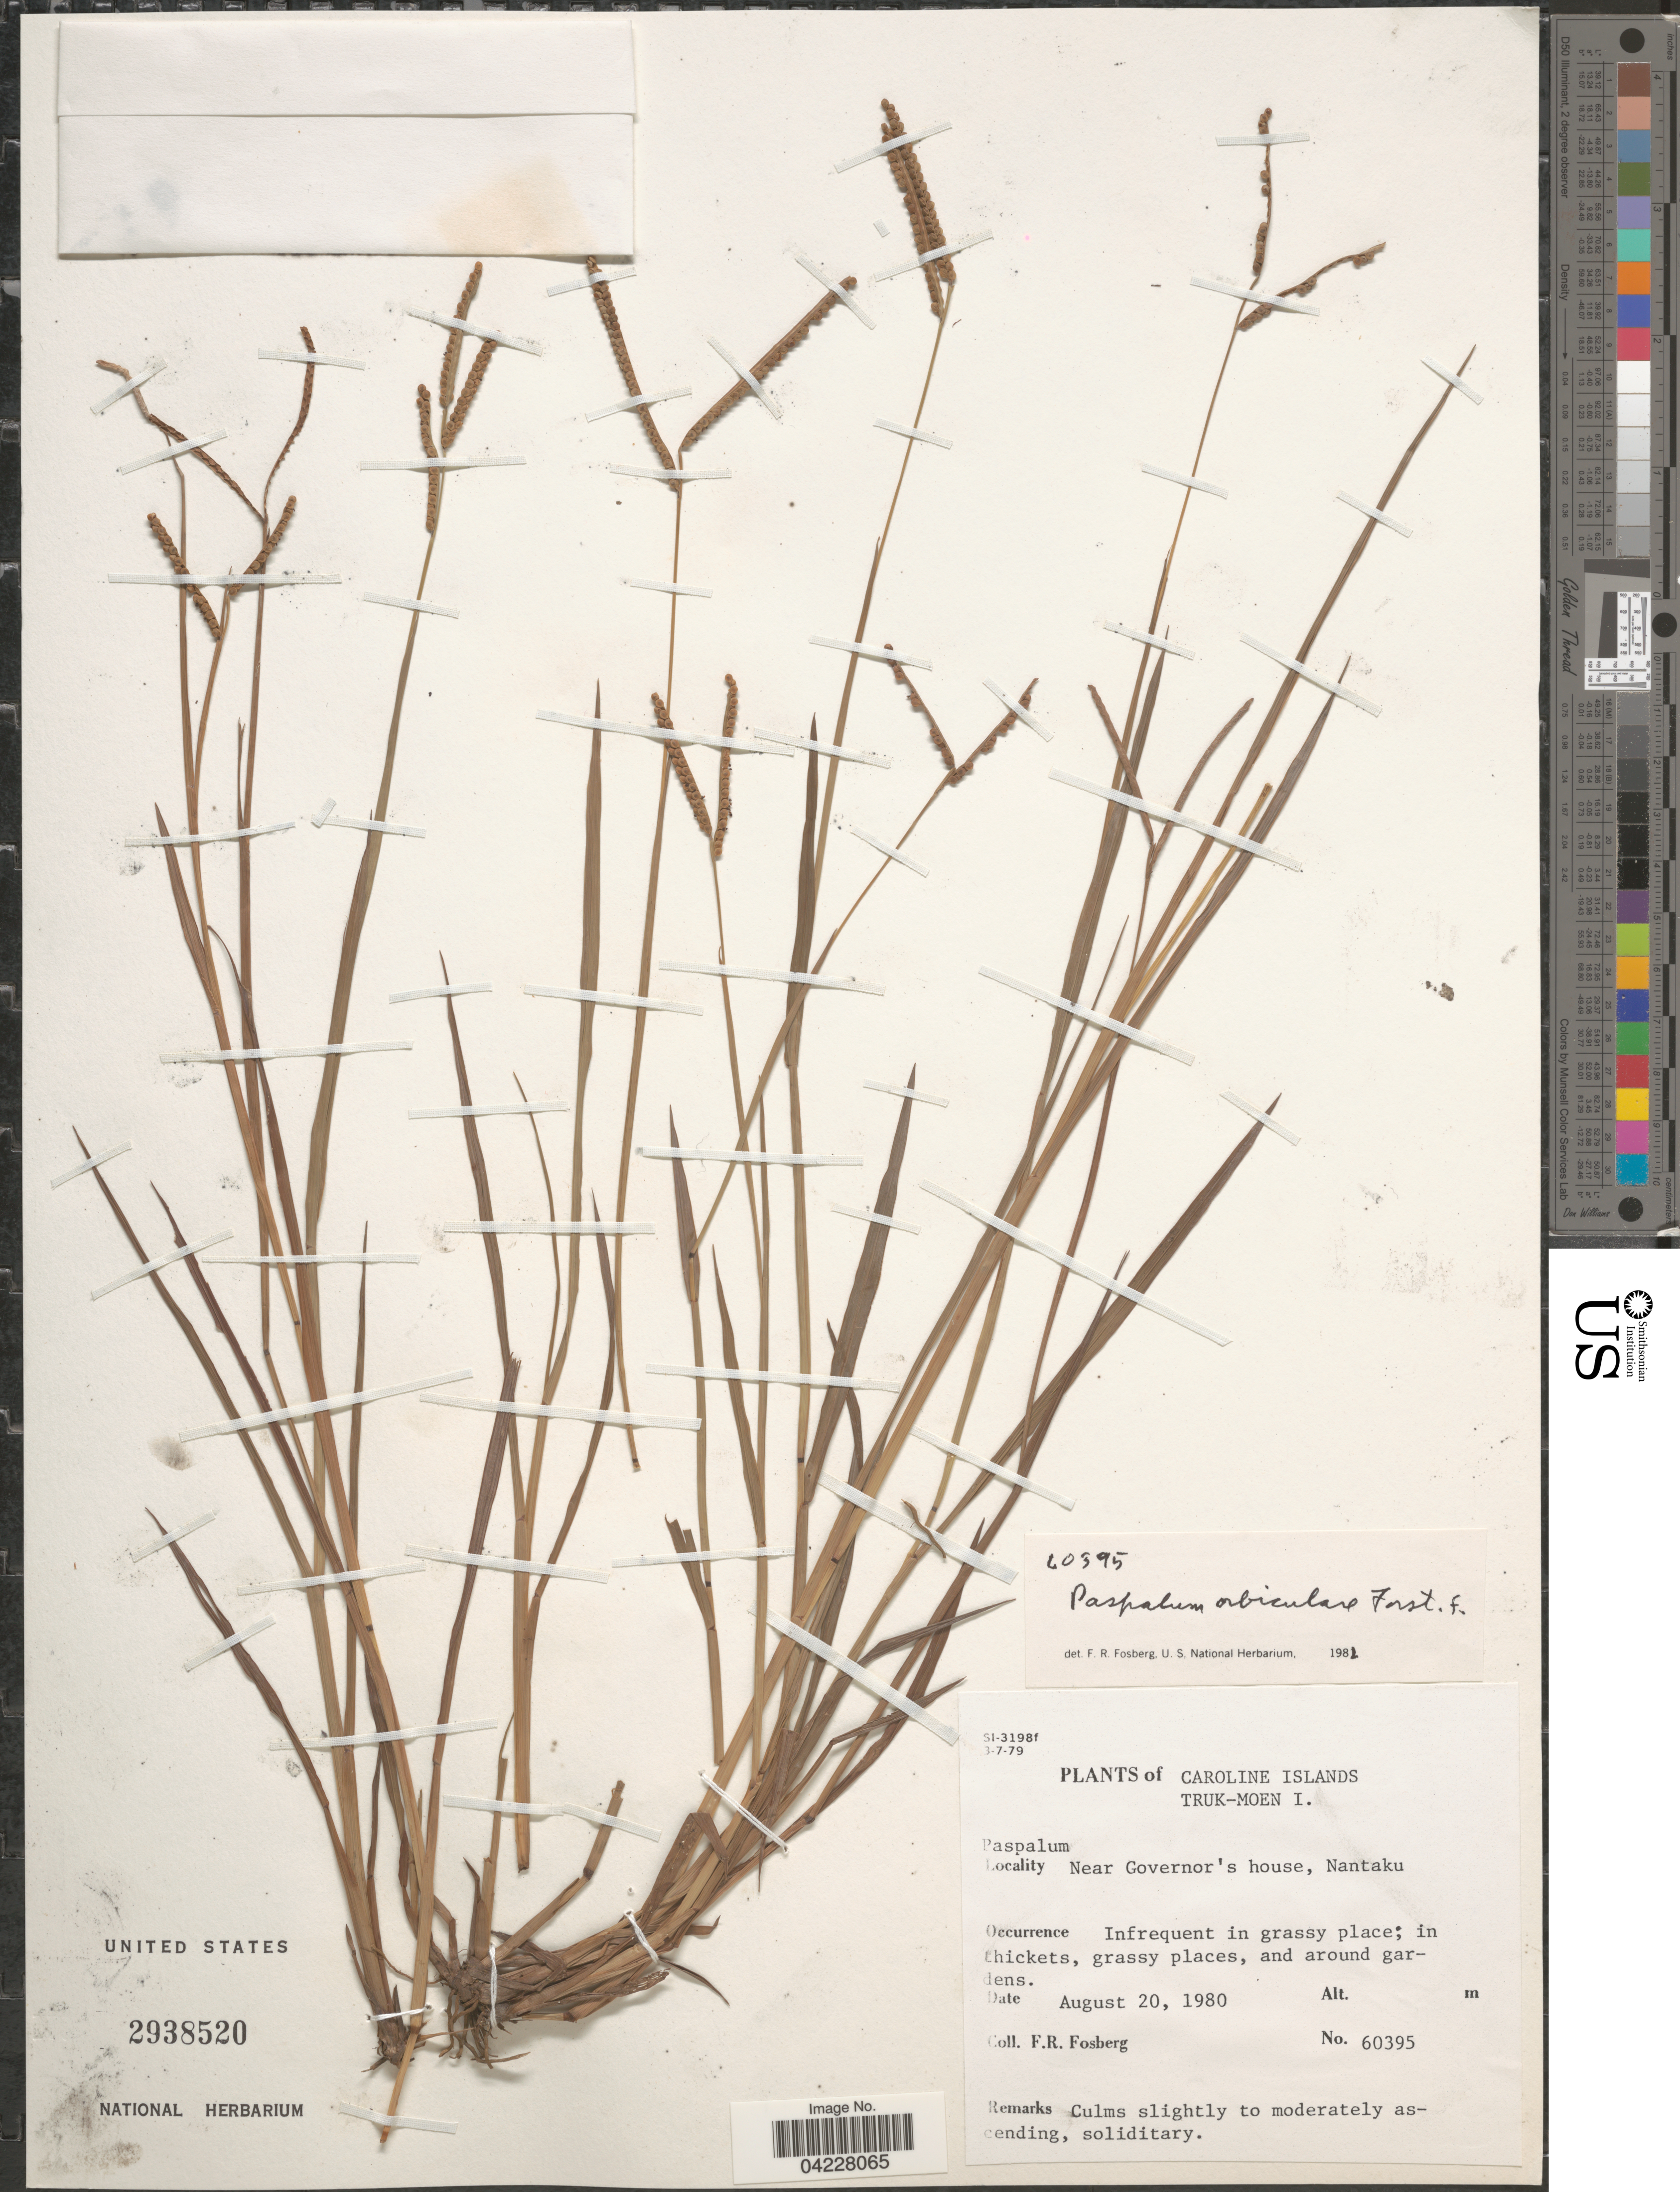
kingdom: Plantae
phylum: Tracheophyta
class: Liliopsida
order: Poales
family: Poaceae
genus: Paspalum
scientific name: Paspalum orbiculare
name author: G. Forst.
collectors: F. R. Fosberg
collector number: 60395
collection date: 1980-08-20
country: Micronesia, Federated States of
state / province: Truk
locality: Caroline Islands. Truk-Moen I. Near Governor's house, Nantaku.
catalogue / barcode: US 2938520